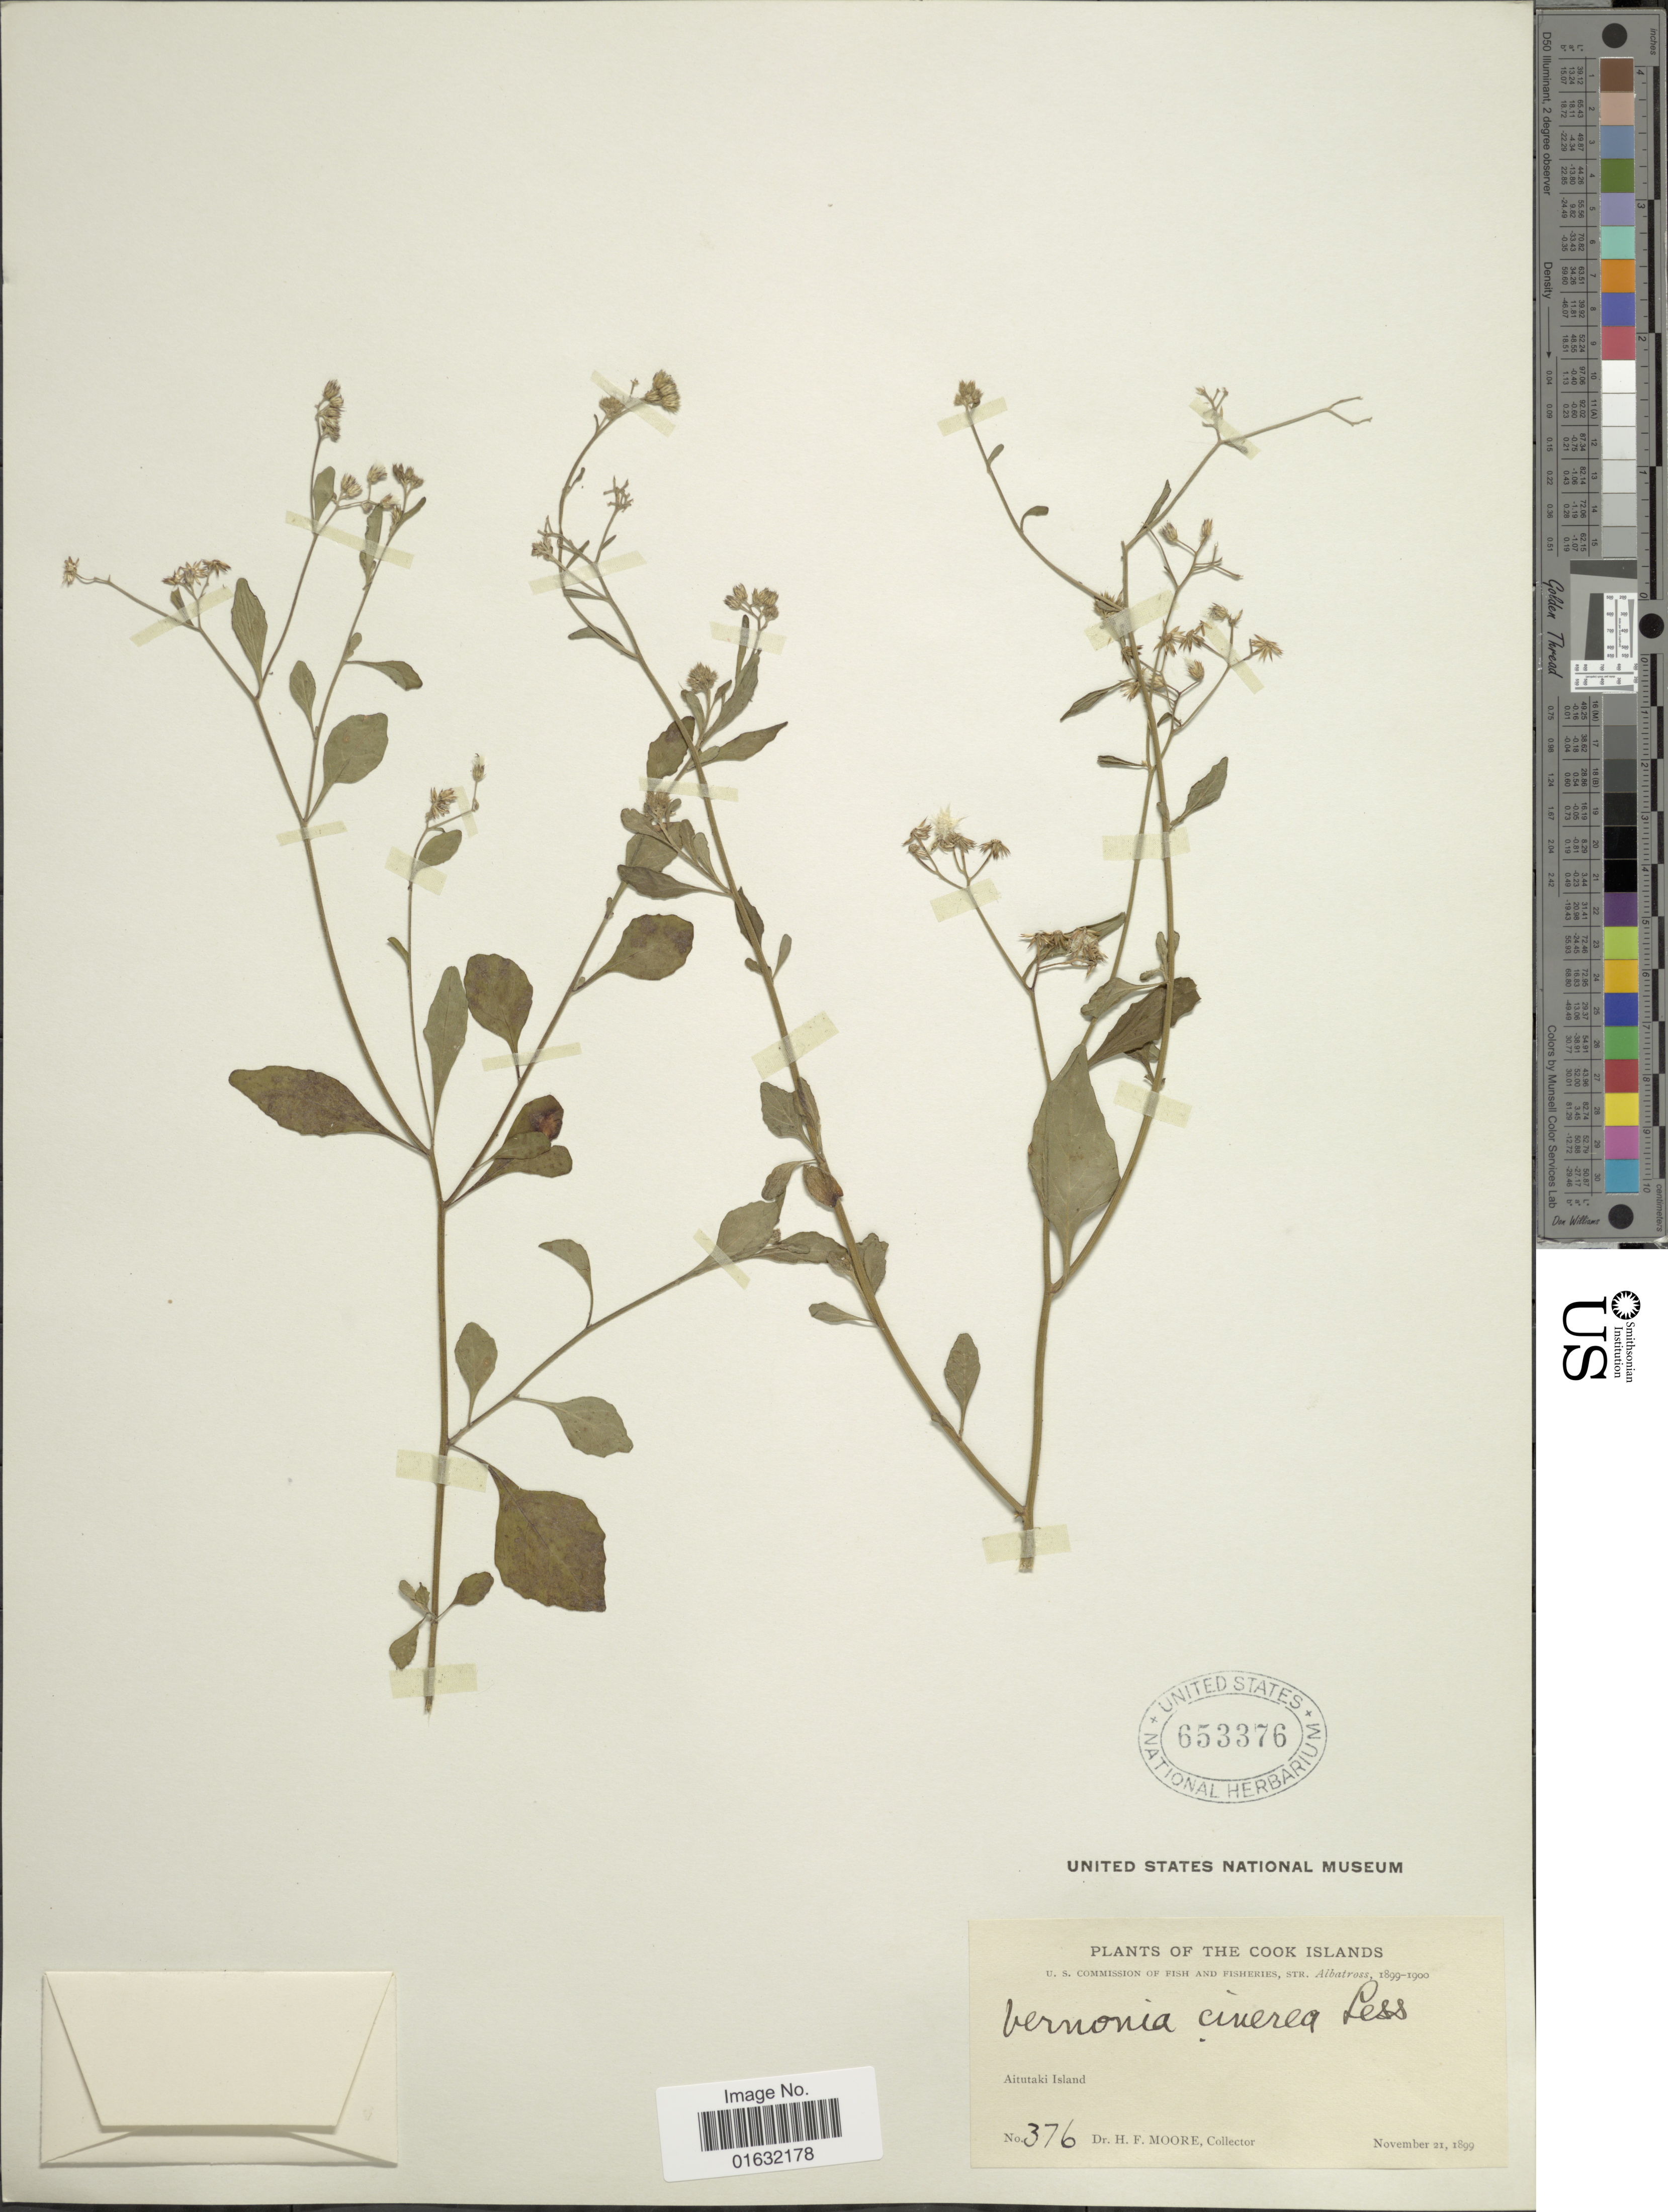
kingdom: Plantae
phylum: Tracheophyta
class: Magnoliopsida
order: Asterales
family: Asteraceae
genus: Cyanthillium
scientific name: Cyanthillium cinereum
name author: (L.) H. Rob.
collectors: H. F. Moore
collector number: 376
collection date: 1899-11-21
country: Cook Islands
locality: Aitutaki Island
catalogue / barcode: US 653376